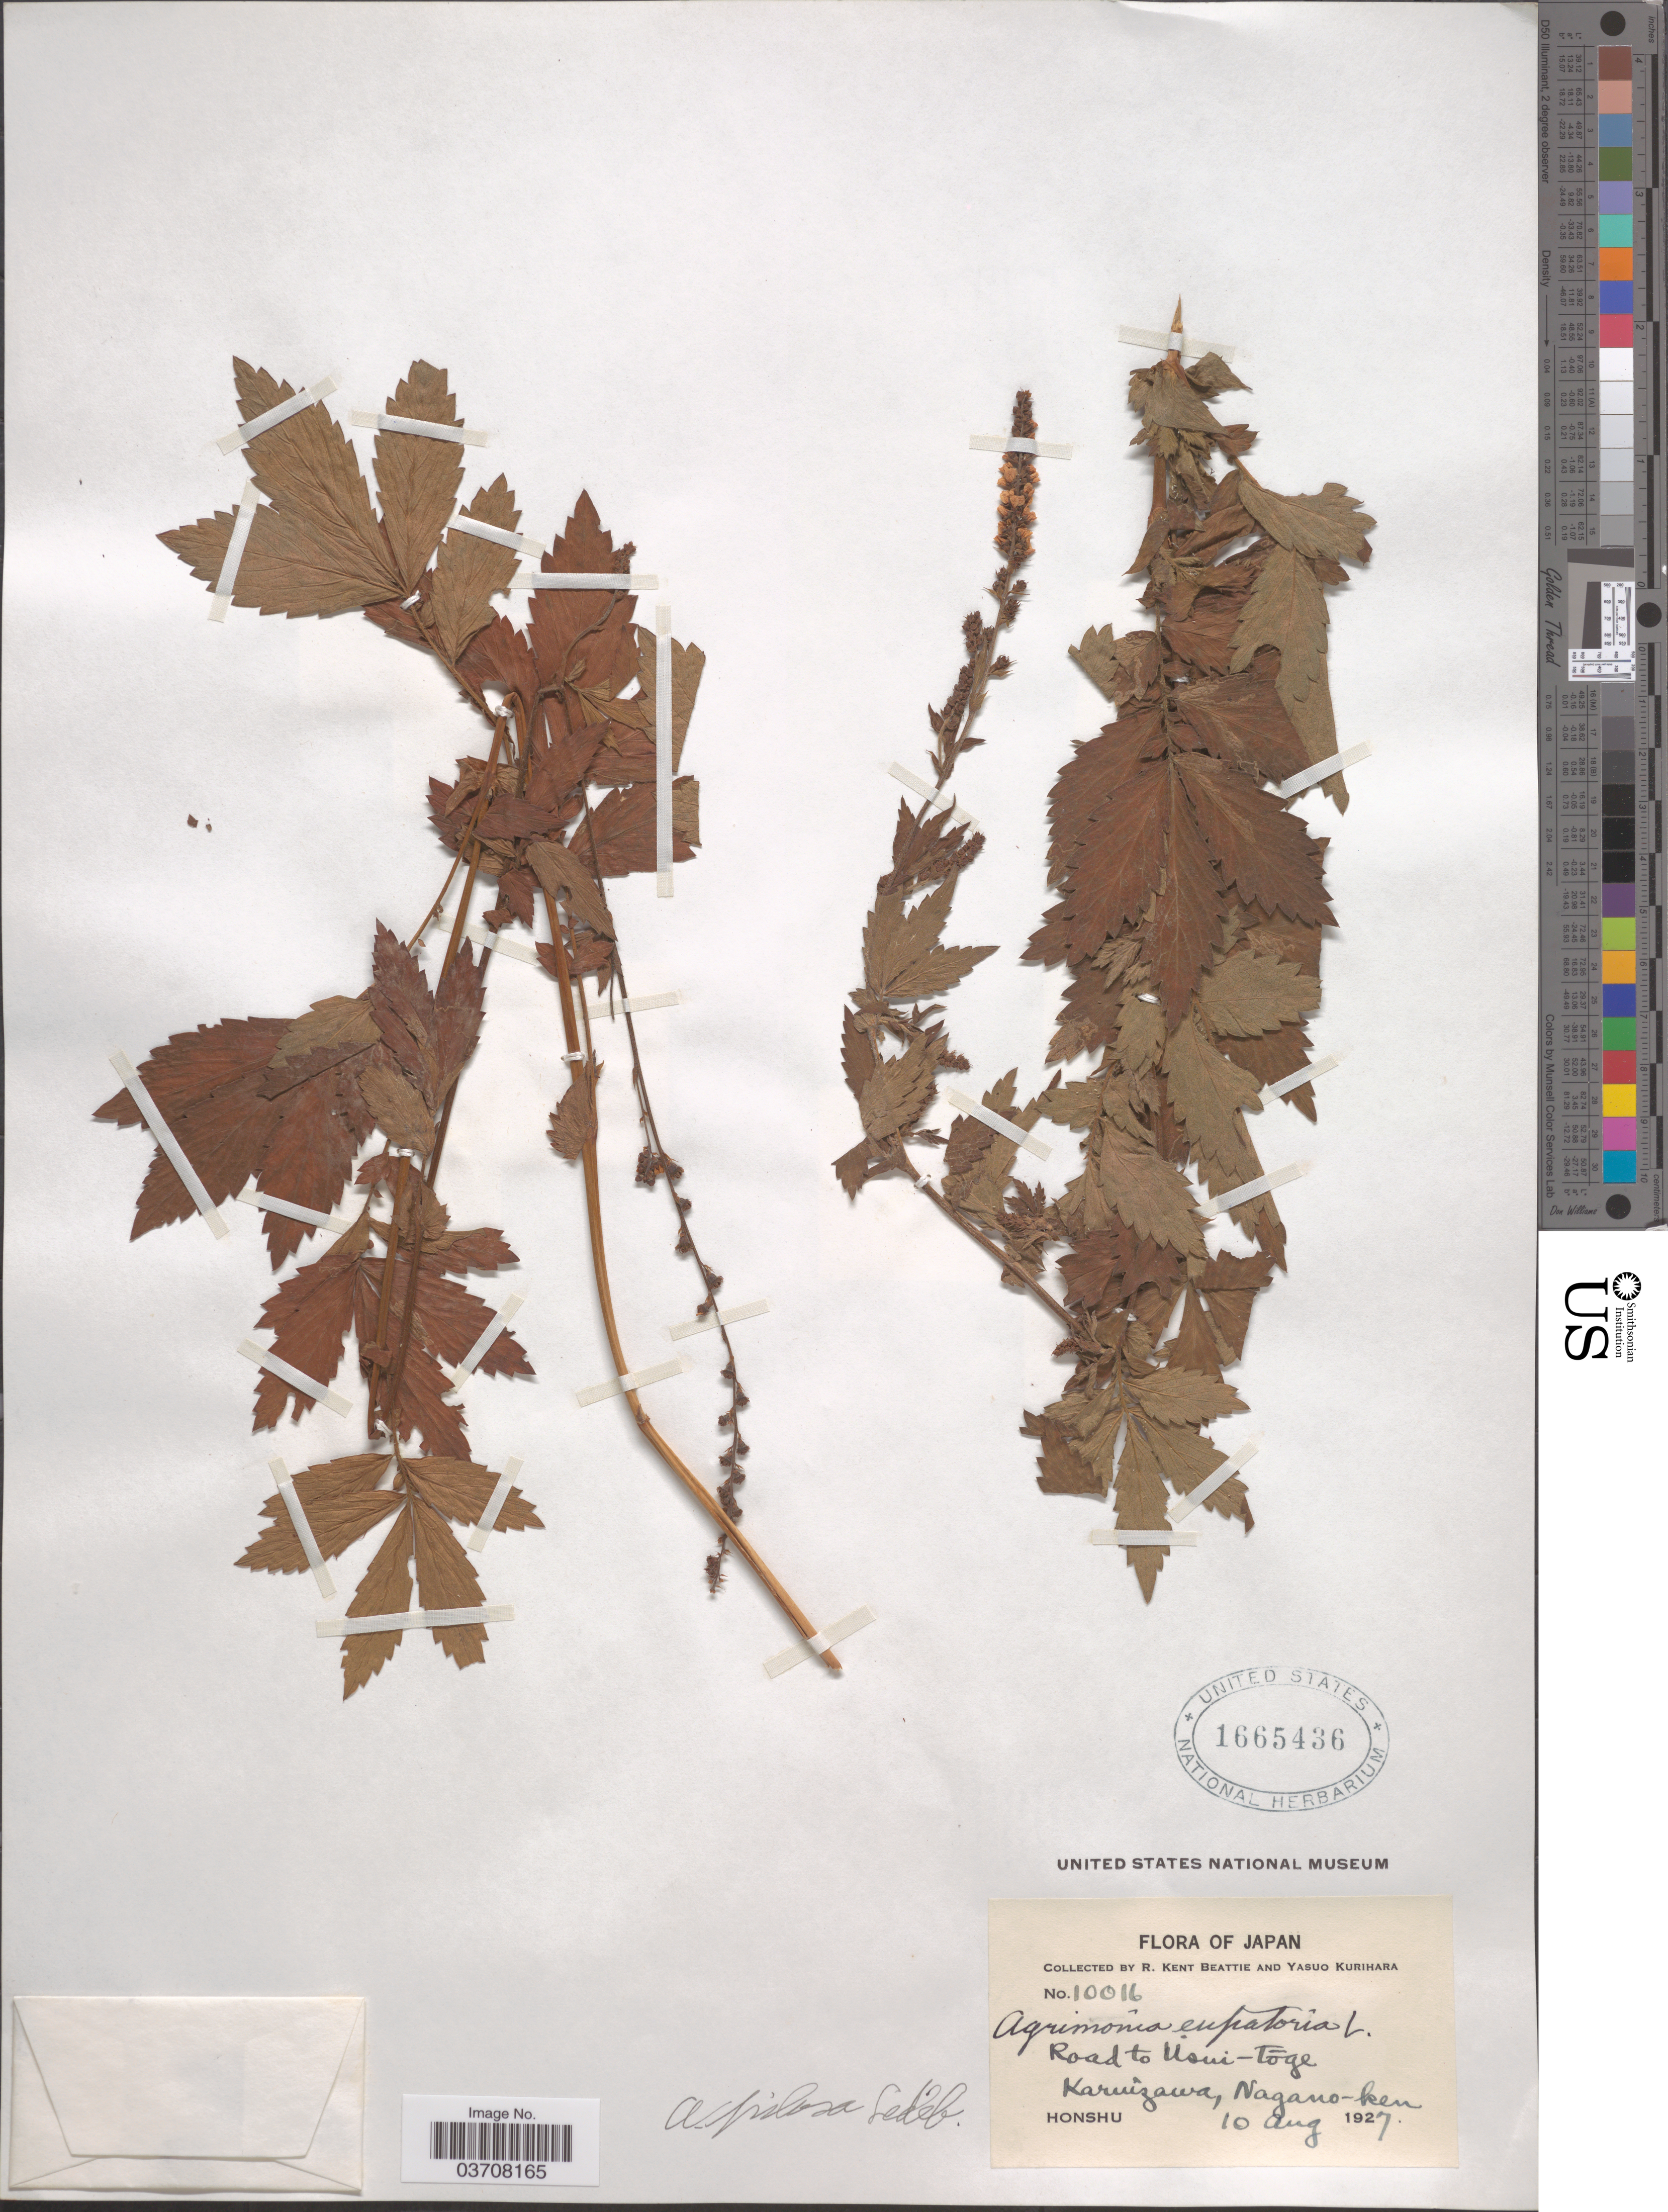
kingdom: Plantae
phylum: Tracheophyta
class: Magnoliopsida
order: Rosales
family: Rosaceae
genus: Agrimonia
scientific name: Agrimonia pilosa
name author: Ledeb.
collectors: R. K. Beattie & Y. Kurihara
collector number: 10016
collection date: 1927-08-10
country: Japan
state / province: Nagano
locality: Road to Usui-Tóge. Karuizawa, Nagano-ken. Honshu.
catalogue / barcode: US 1665436